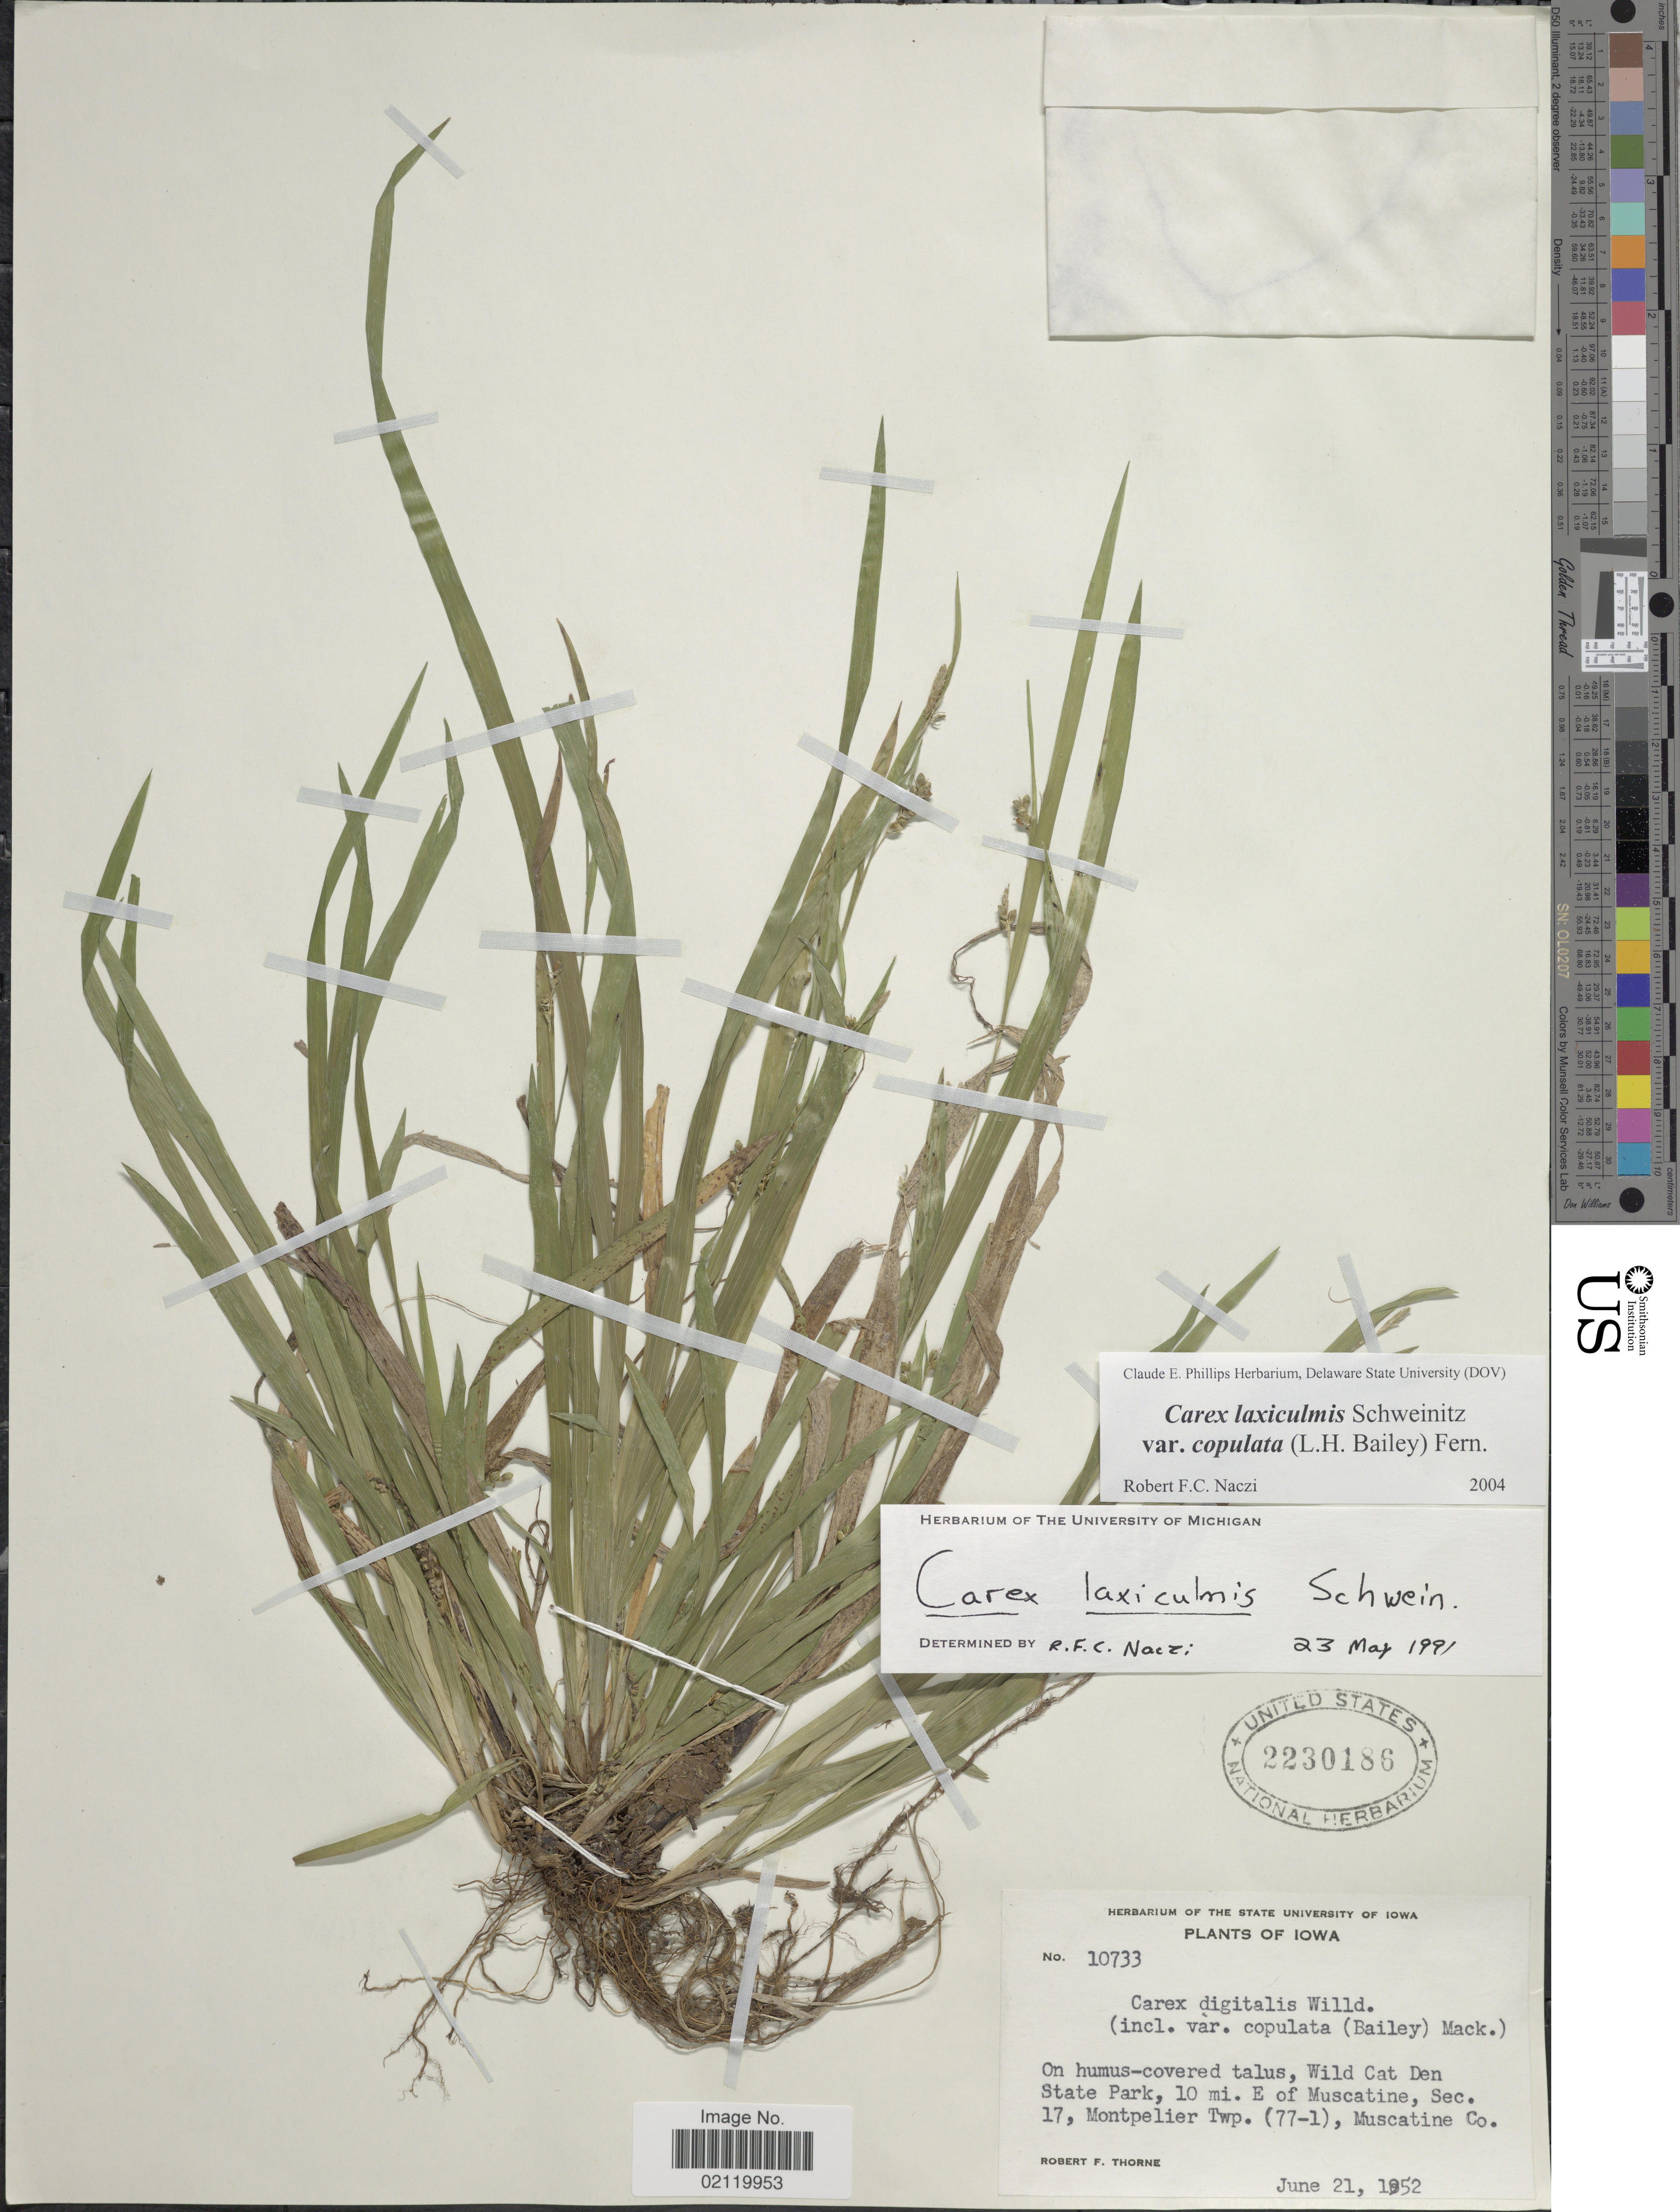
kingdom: Plantae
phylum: Tracheophyta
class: Liliopsida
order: Poales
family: Cyperaceae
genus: Carex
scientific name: Carex laxiculmis var. copulata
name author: (L.H. Bailey) Fernald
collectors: R. F. Thorne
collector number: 10733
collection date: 1952-06-21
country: United States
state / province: Iowa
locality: Wild Cat Den State Park, 10 mi. E of Muscatine, Sec. 17, Montplier Twp. (77-1), Muscatine Co.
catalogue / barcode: US 2230186